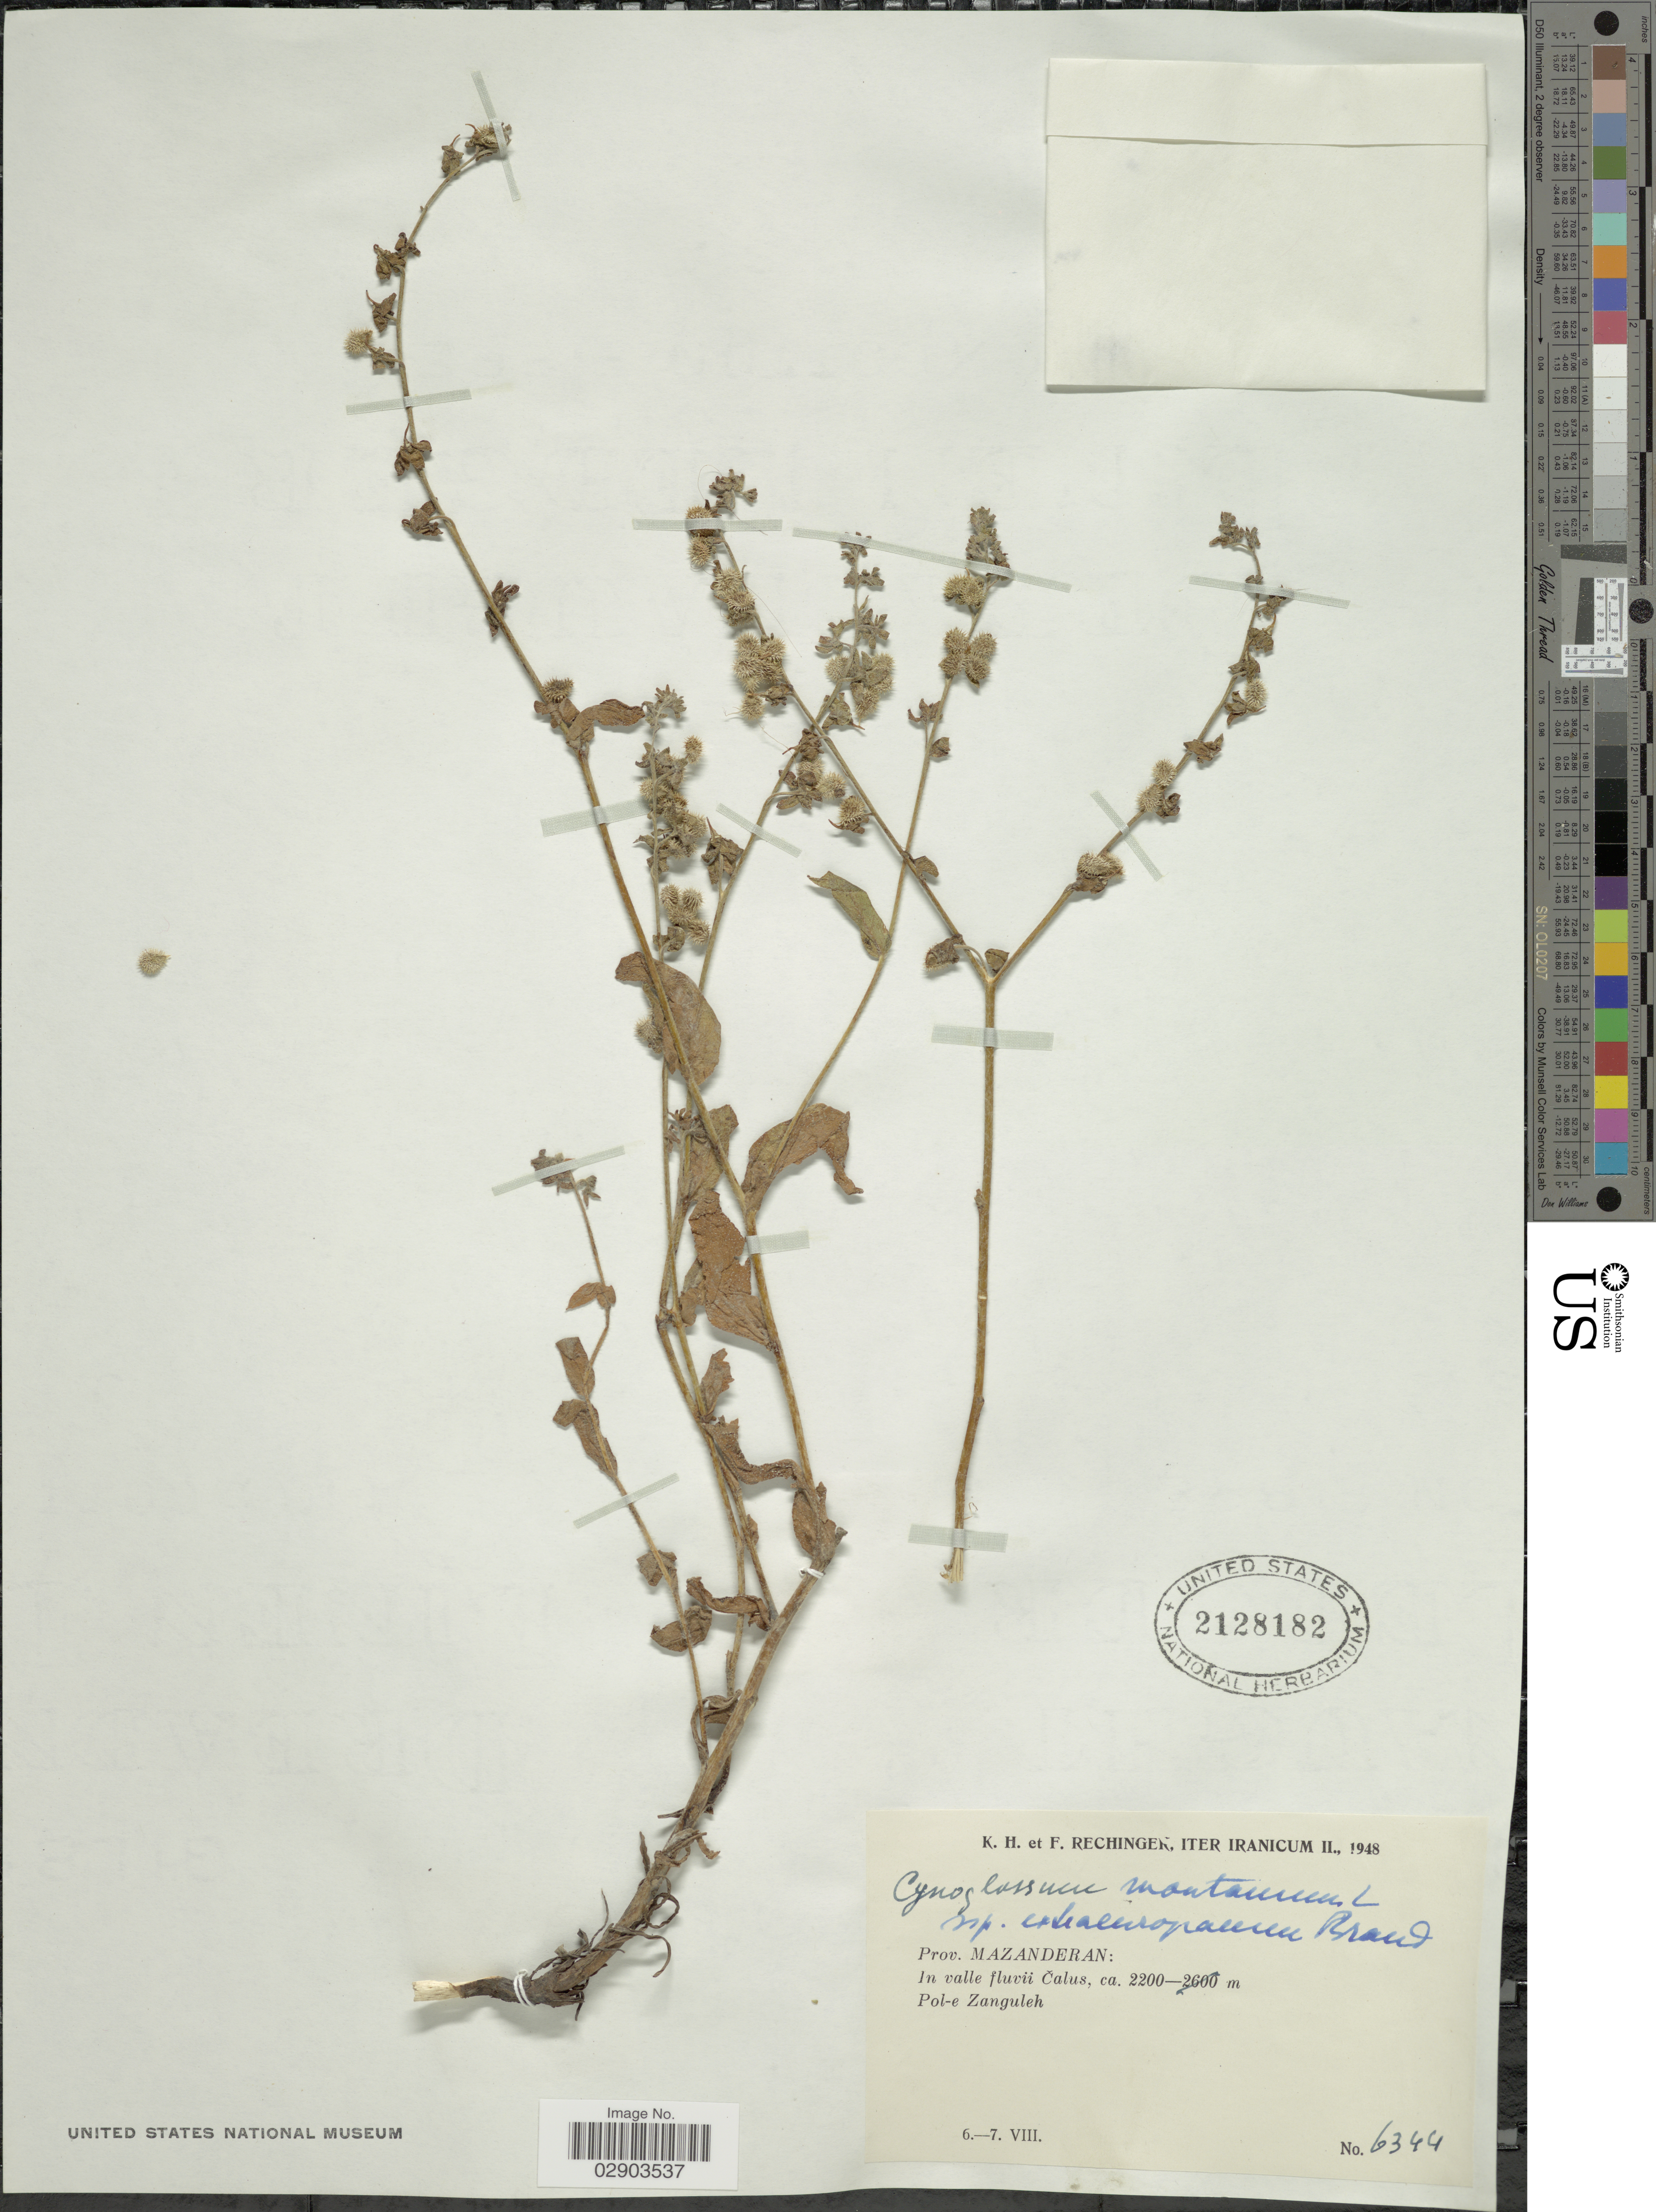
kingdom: Plantae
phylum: Tracheophyta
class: Magnoliopsida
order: Boraginales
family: Boraginaceae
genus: Cynoglossum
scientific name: Cynoglossum montanum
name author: L.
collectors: K. H. Rechinger & F. Rechinger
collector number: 6344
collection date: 1948-08-06/1948-08-07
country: Iran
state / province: Mazandaran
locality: Prov. Mazanderan: In valle fluvii Calus. Pol-e Zanguleh.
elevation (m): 2200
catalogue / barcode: US 2128182